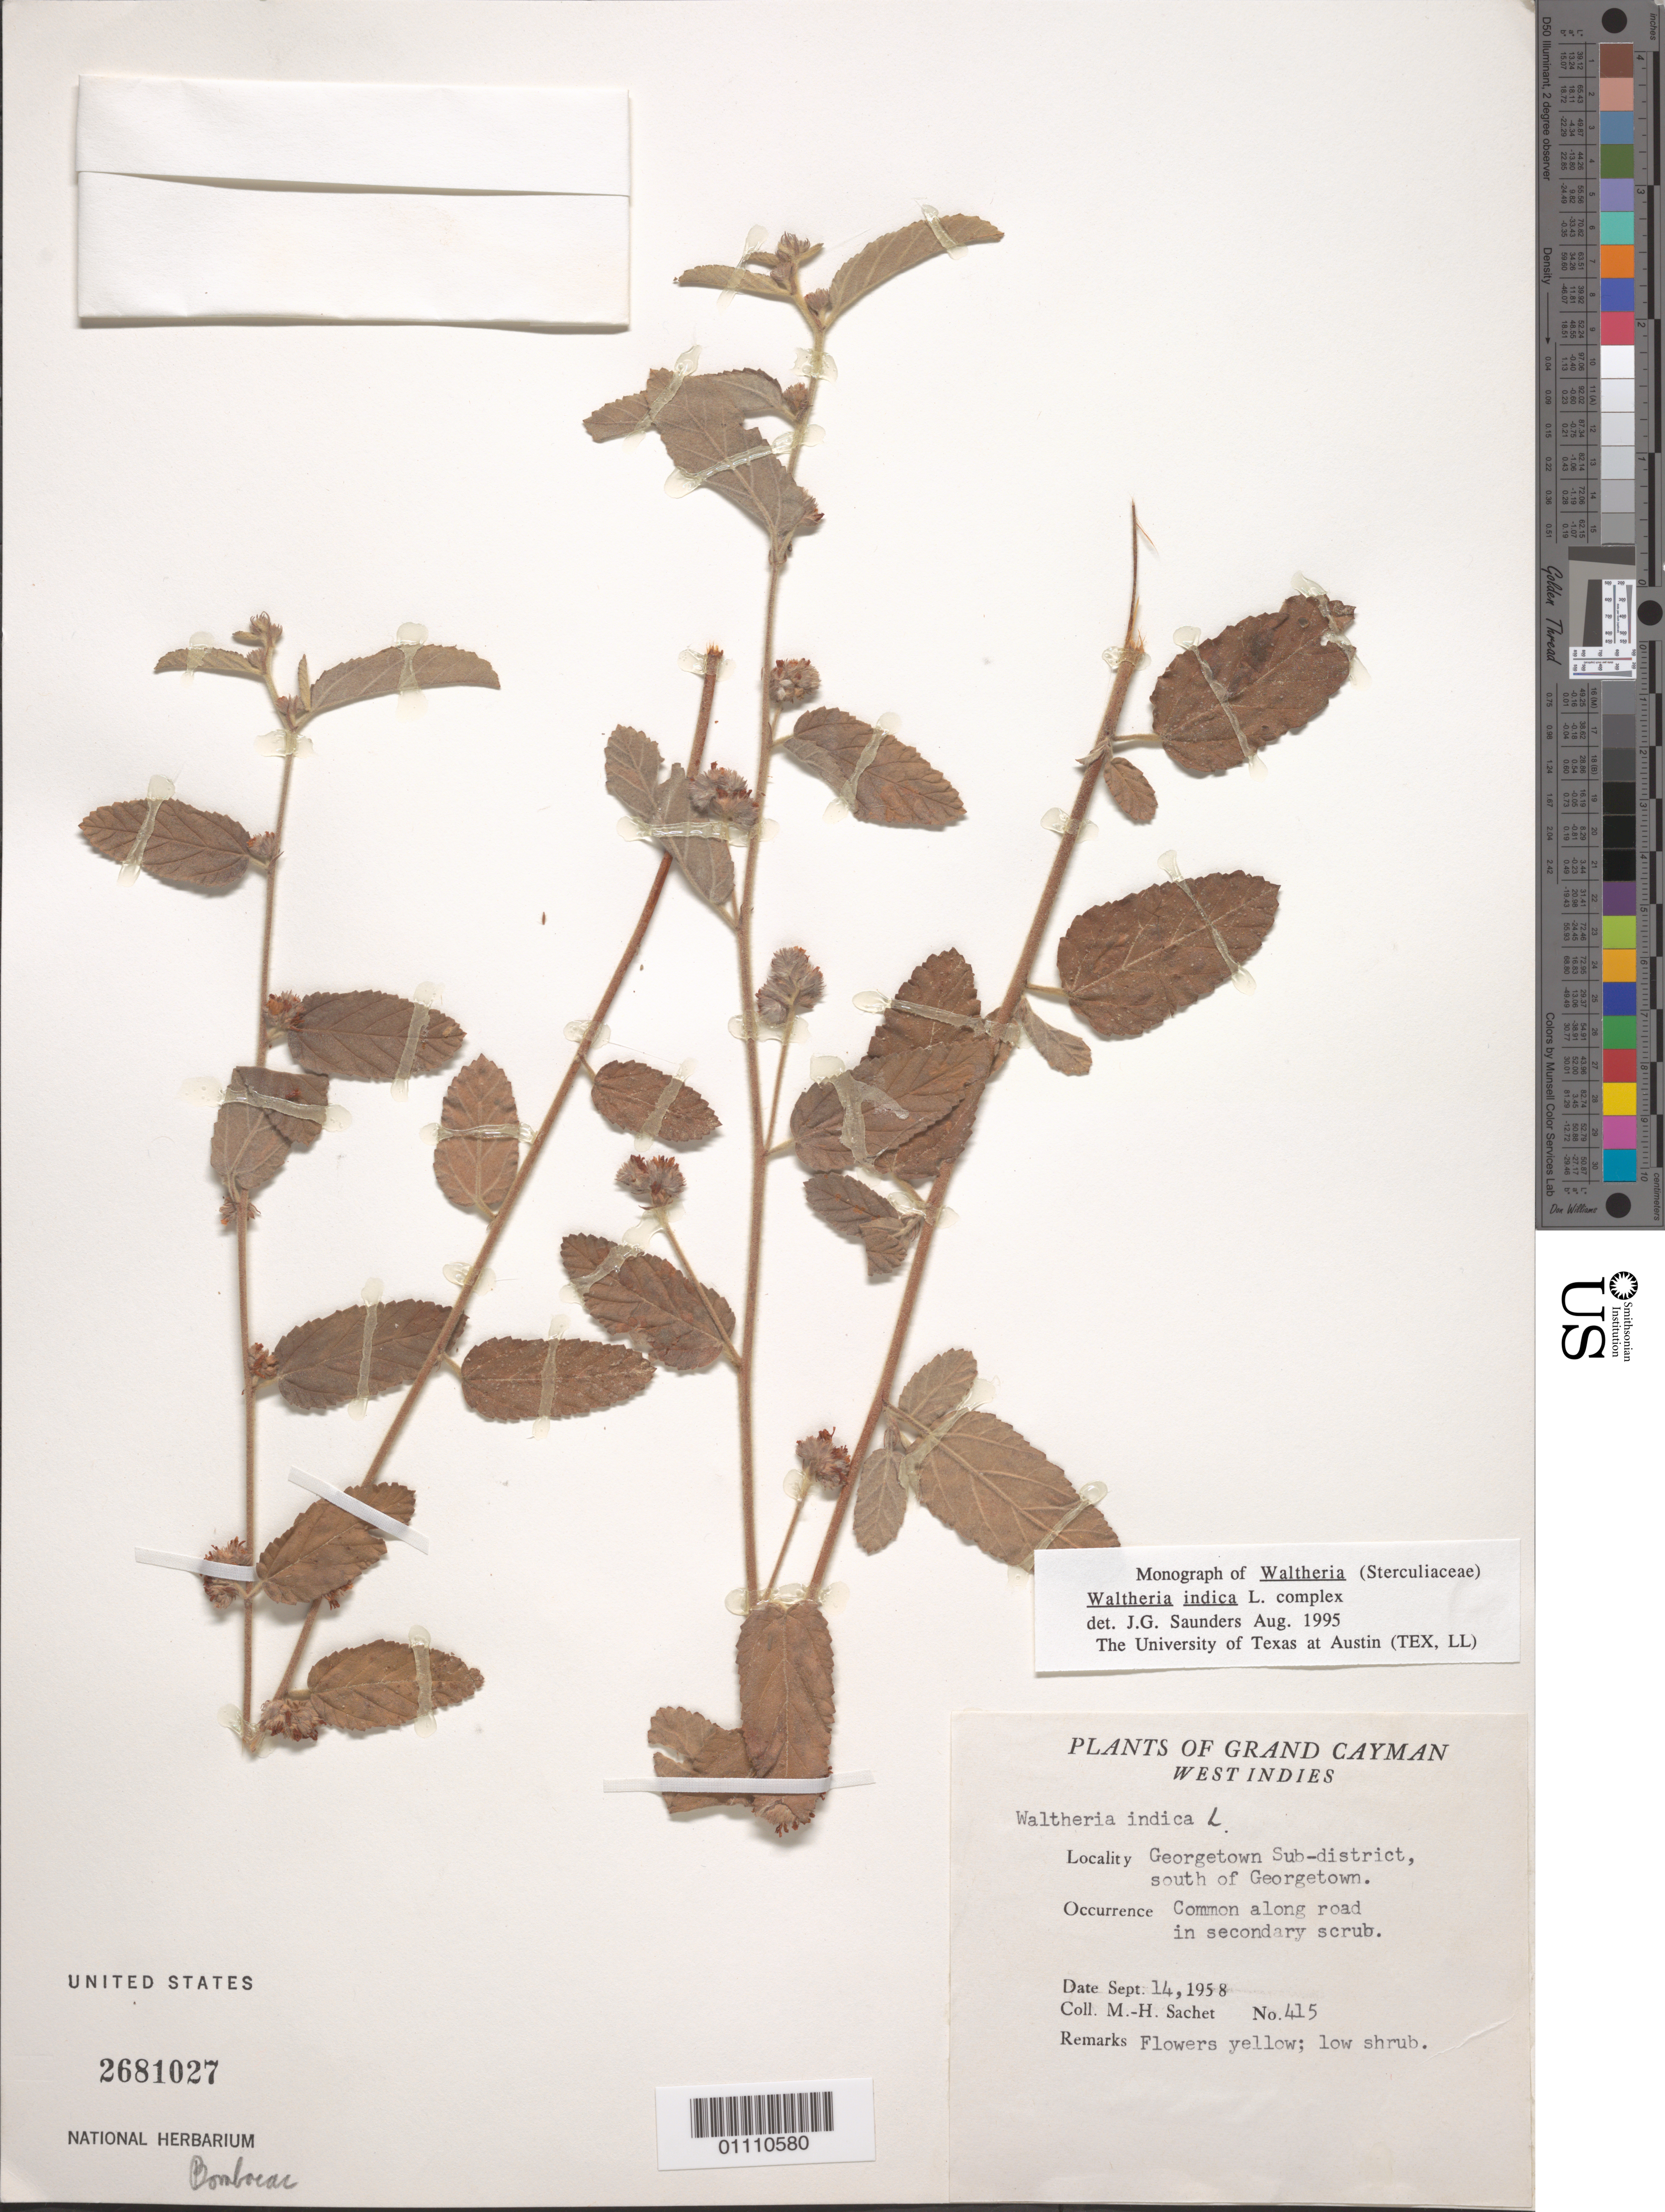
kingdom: Plantae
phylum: Tracheophyta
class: Magnoliopsida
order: Malvales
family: Malvaceae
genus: Waltheria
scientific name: Waltheria indica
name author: L.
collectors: M.-H. Sachet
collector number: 415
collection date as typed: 14 Sep 1958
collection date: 1958-09-14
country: Cayman Islands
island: Grand Cayman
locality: Georgetown Sub-district, S of George.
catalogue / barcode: US 2681027